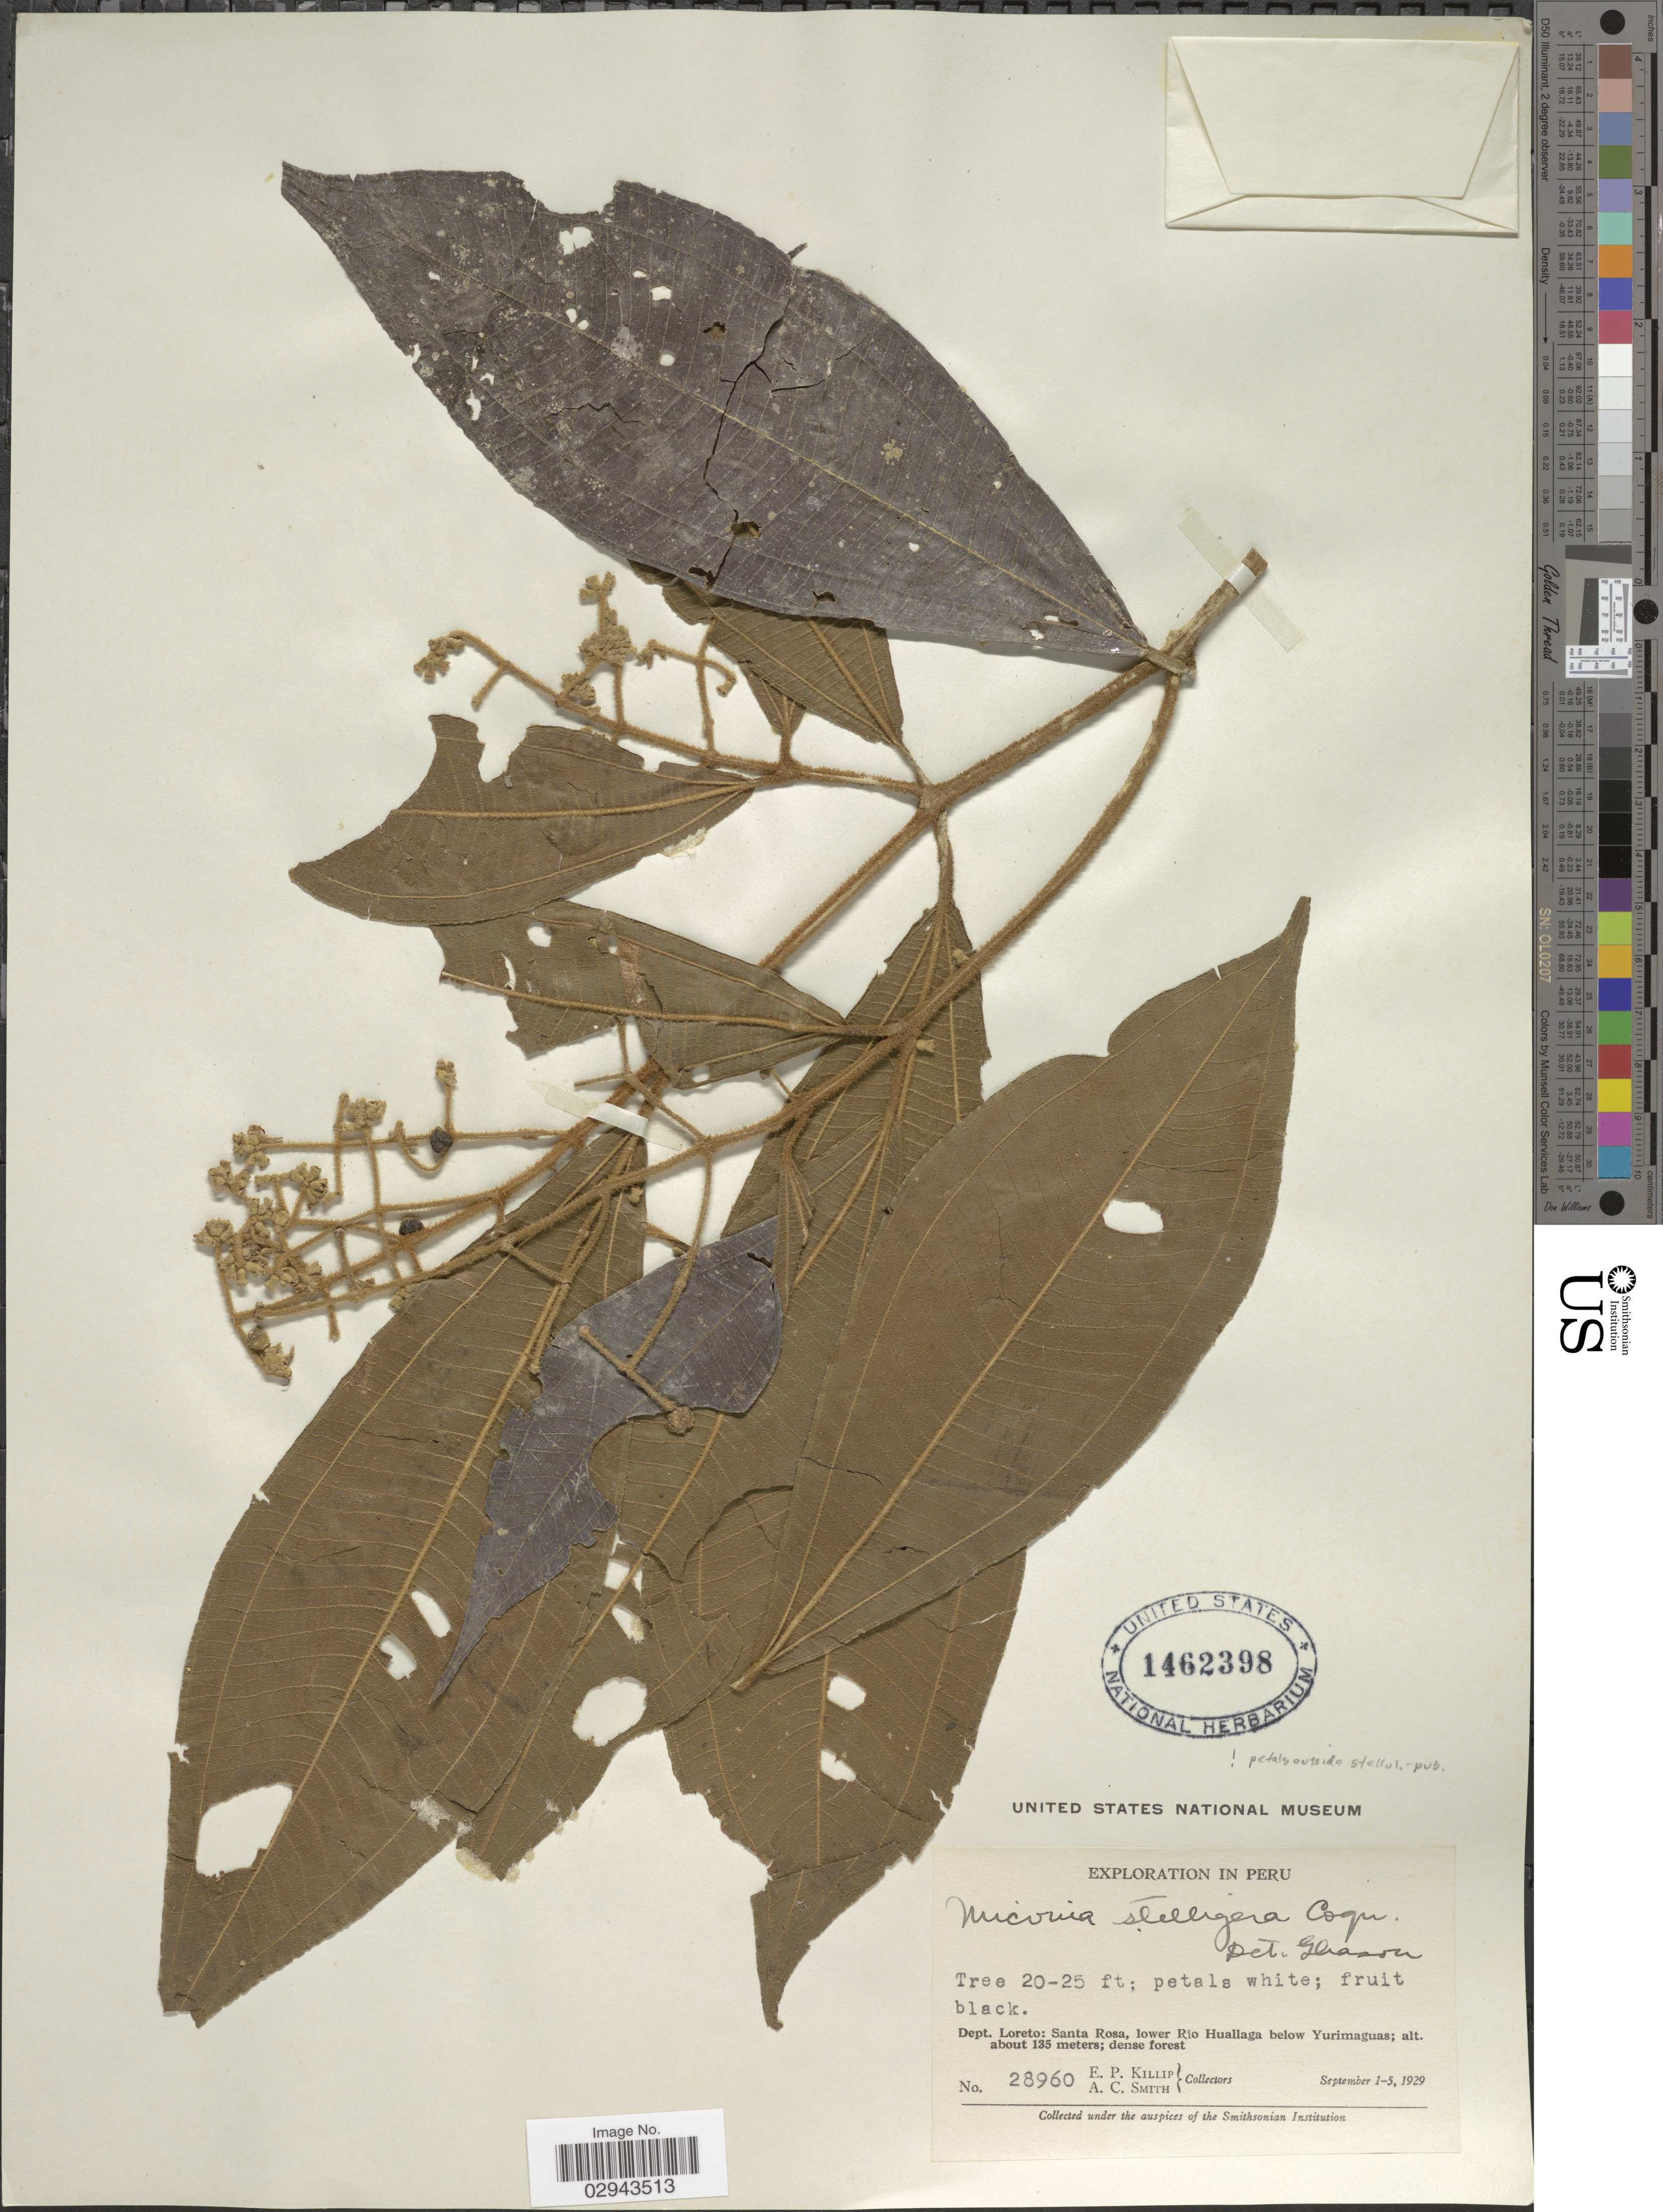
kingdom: Plantae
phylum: Tracheophyta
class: Magnoliopsida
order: Myrtales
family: Melastomataceae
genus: Miconia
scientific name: Miconia stelligera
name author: Cogn.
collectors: E. P. Killip & A. C. Smith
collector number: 28960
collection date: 1929-09-01/1929-09-05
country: Peru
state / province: Loreto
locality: Dept. Loreto: Santa Rosa, lower Río Huallaga below Yurimaguas.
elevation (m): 135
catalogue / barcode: US 1462398